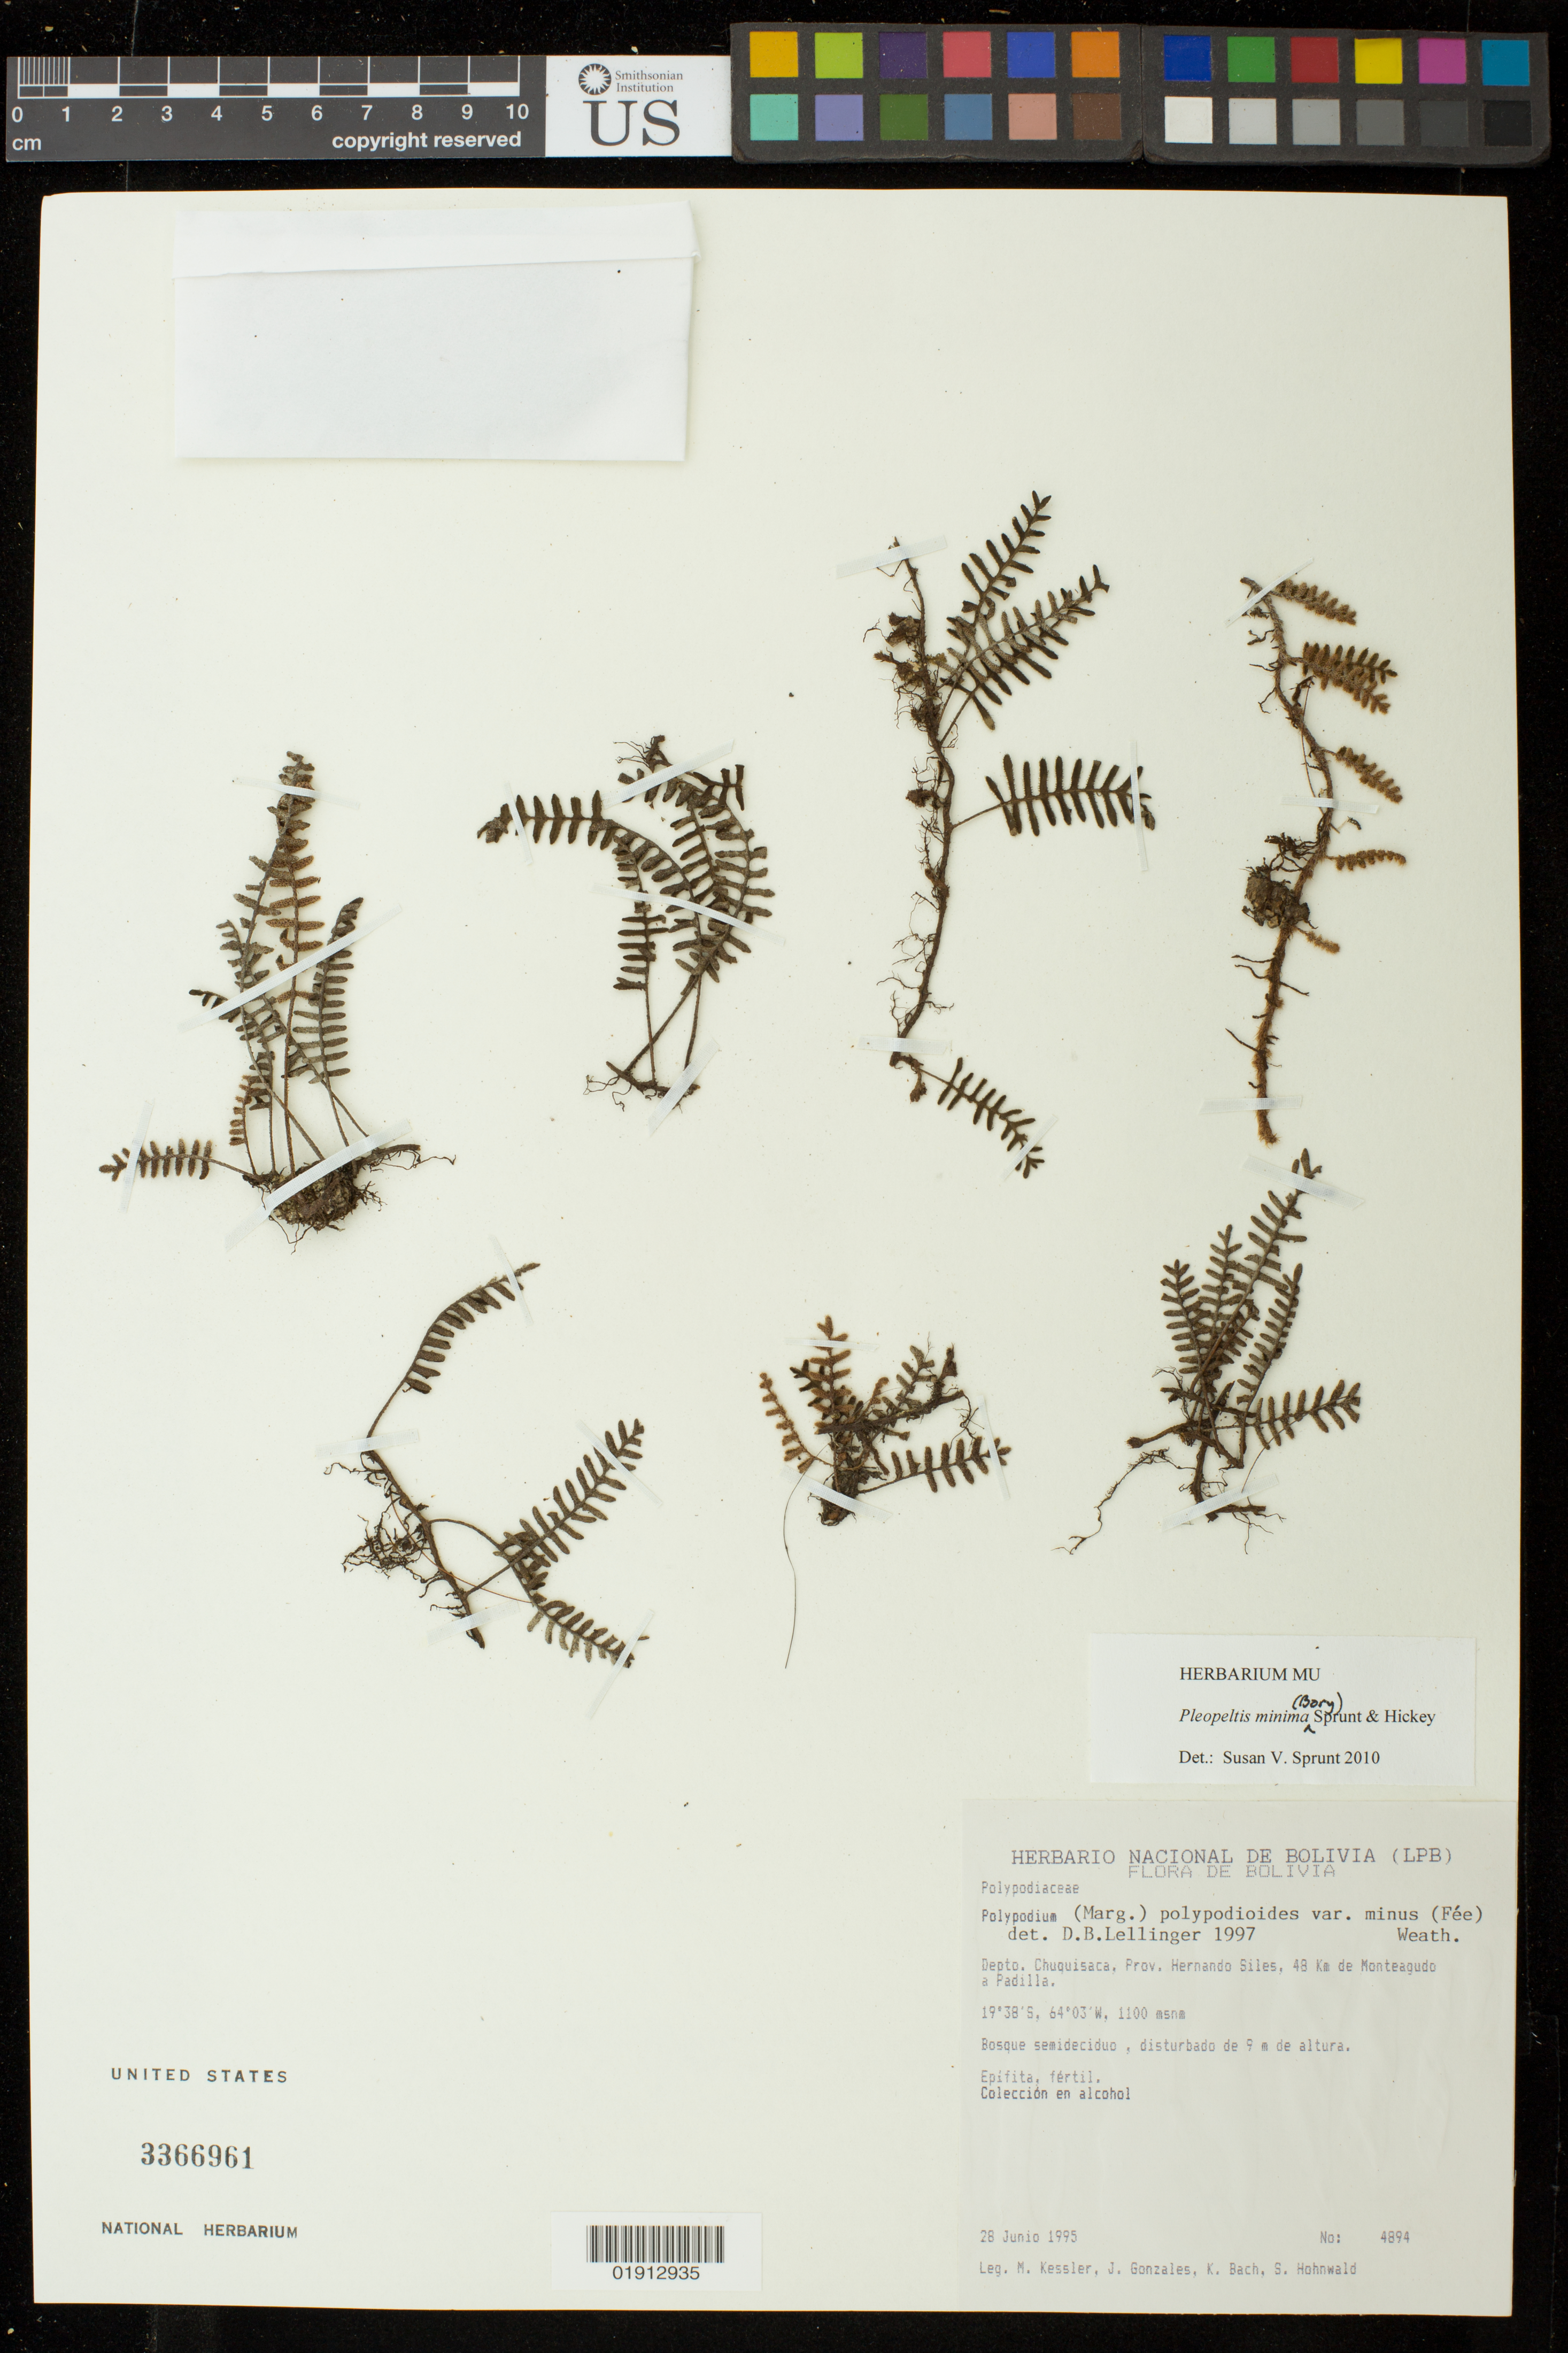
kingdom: Plantae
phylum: Tracheophyta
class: Polypodiopsida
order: Polypodiales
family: Polypodiaceae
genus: Pleopeltis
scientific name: Pleopeltis minima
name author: (Bory) J. Prado & R. Y. Hirai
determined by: Sprunt, S. V.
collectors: M. Kessler, J. Gonzales, K. Bach & S. Hohnwald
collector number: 4894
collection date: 1995-06-28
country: Bolivia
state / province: Chuquisaca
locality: Bolivia, Depto. Chuquisaca, Prov. Hernando Siles, 48 KM de Monteagudo a Padilla.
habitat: Bosque semideciduo.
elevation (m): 1100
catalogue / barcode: US 3366961